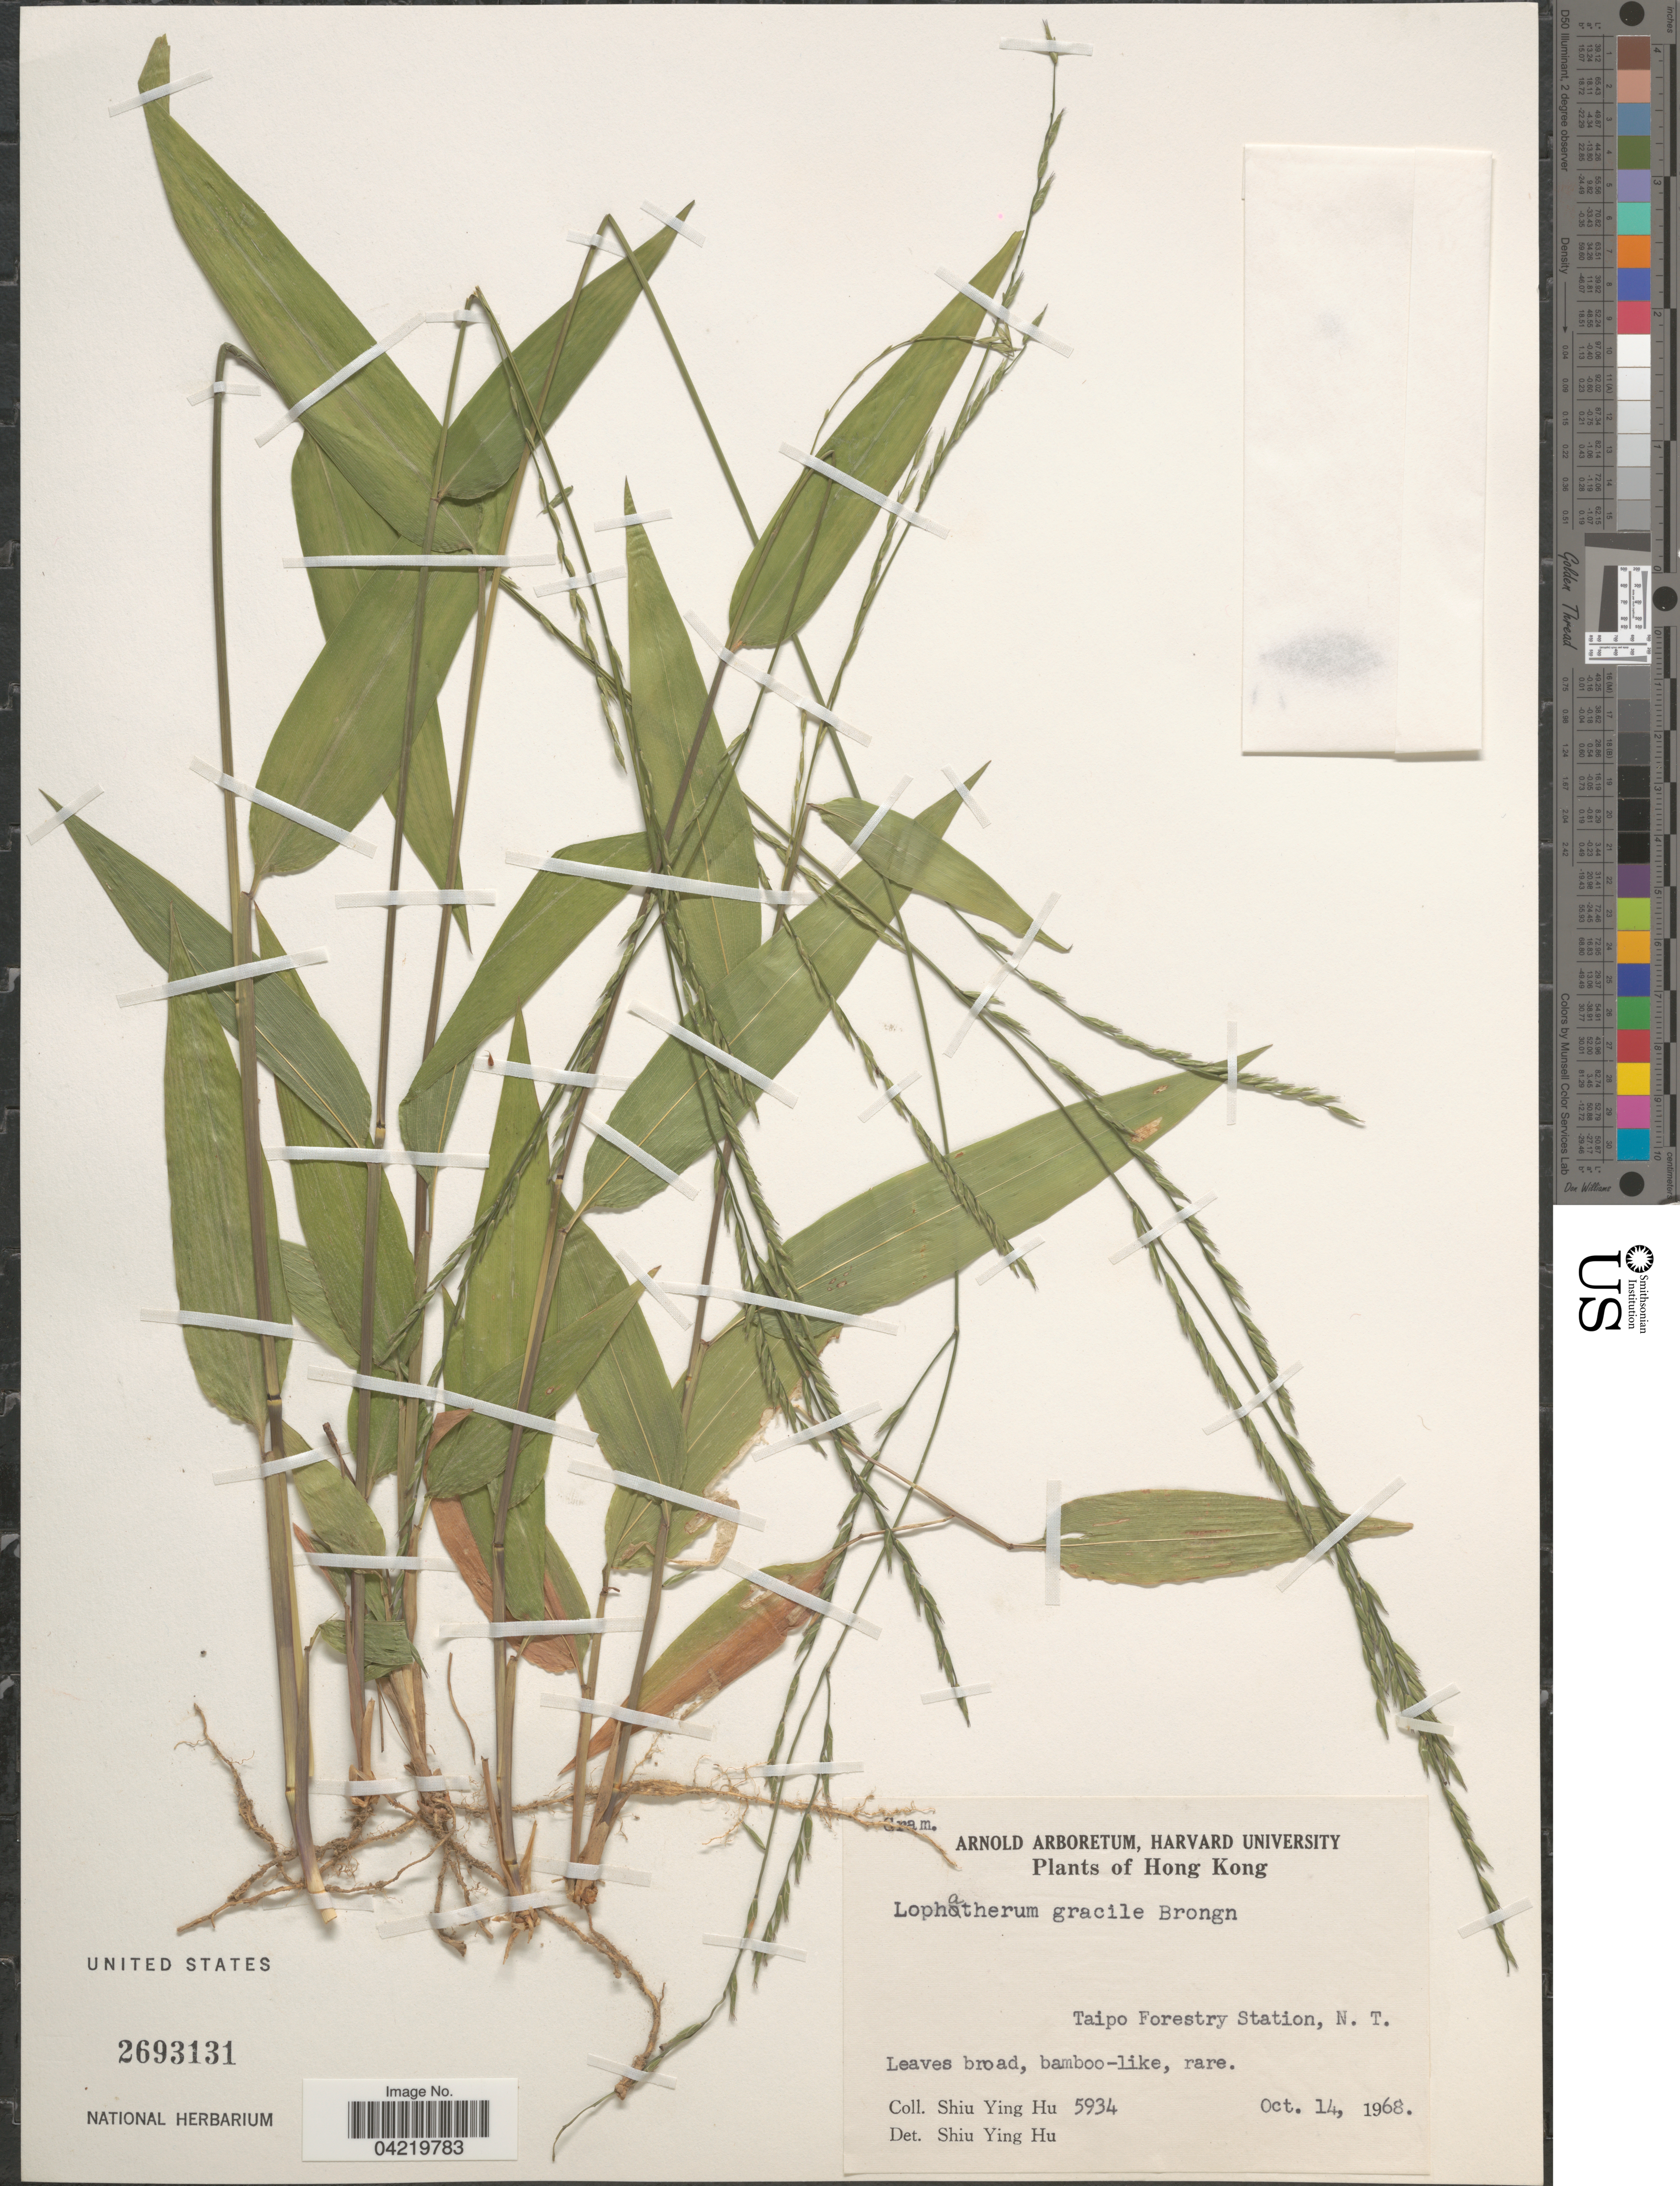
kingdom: Plantae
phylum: Tracheophyta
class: Liliopsida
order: Poales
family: Poaceae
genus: Lophatherum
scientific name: Lophatherum gracile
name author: Brongn.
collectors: S. Y. Hu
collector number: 5934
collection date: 1968-10-14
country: China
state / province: Hong Kong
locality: Taipo Forestry Station, N. T.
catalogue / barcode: US 2693131